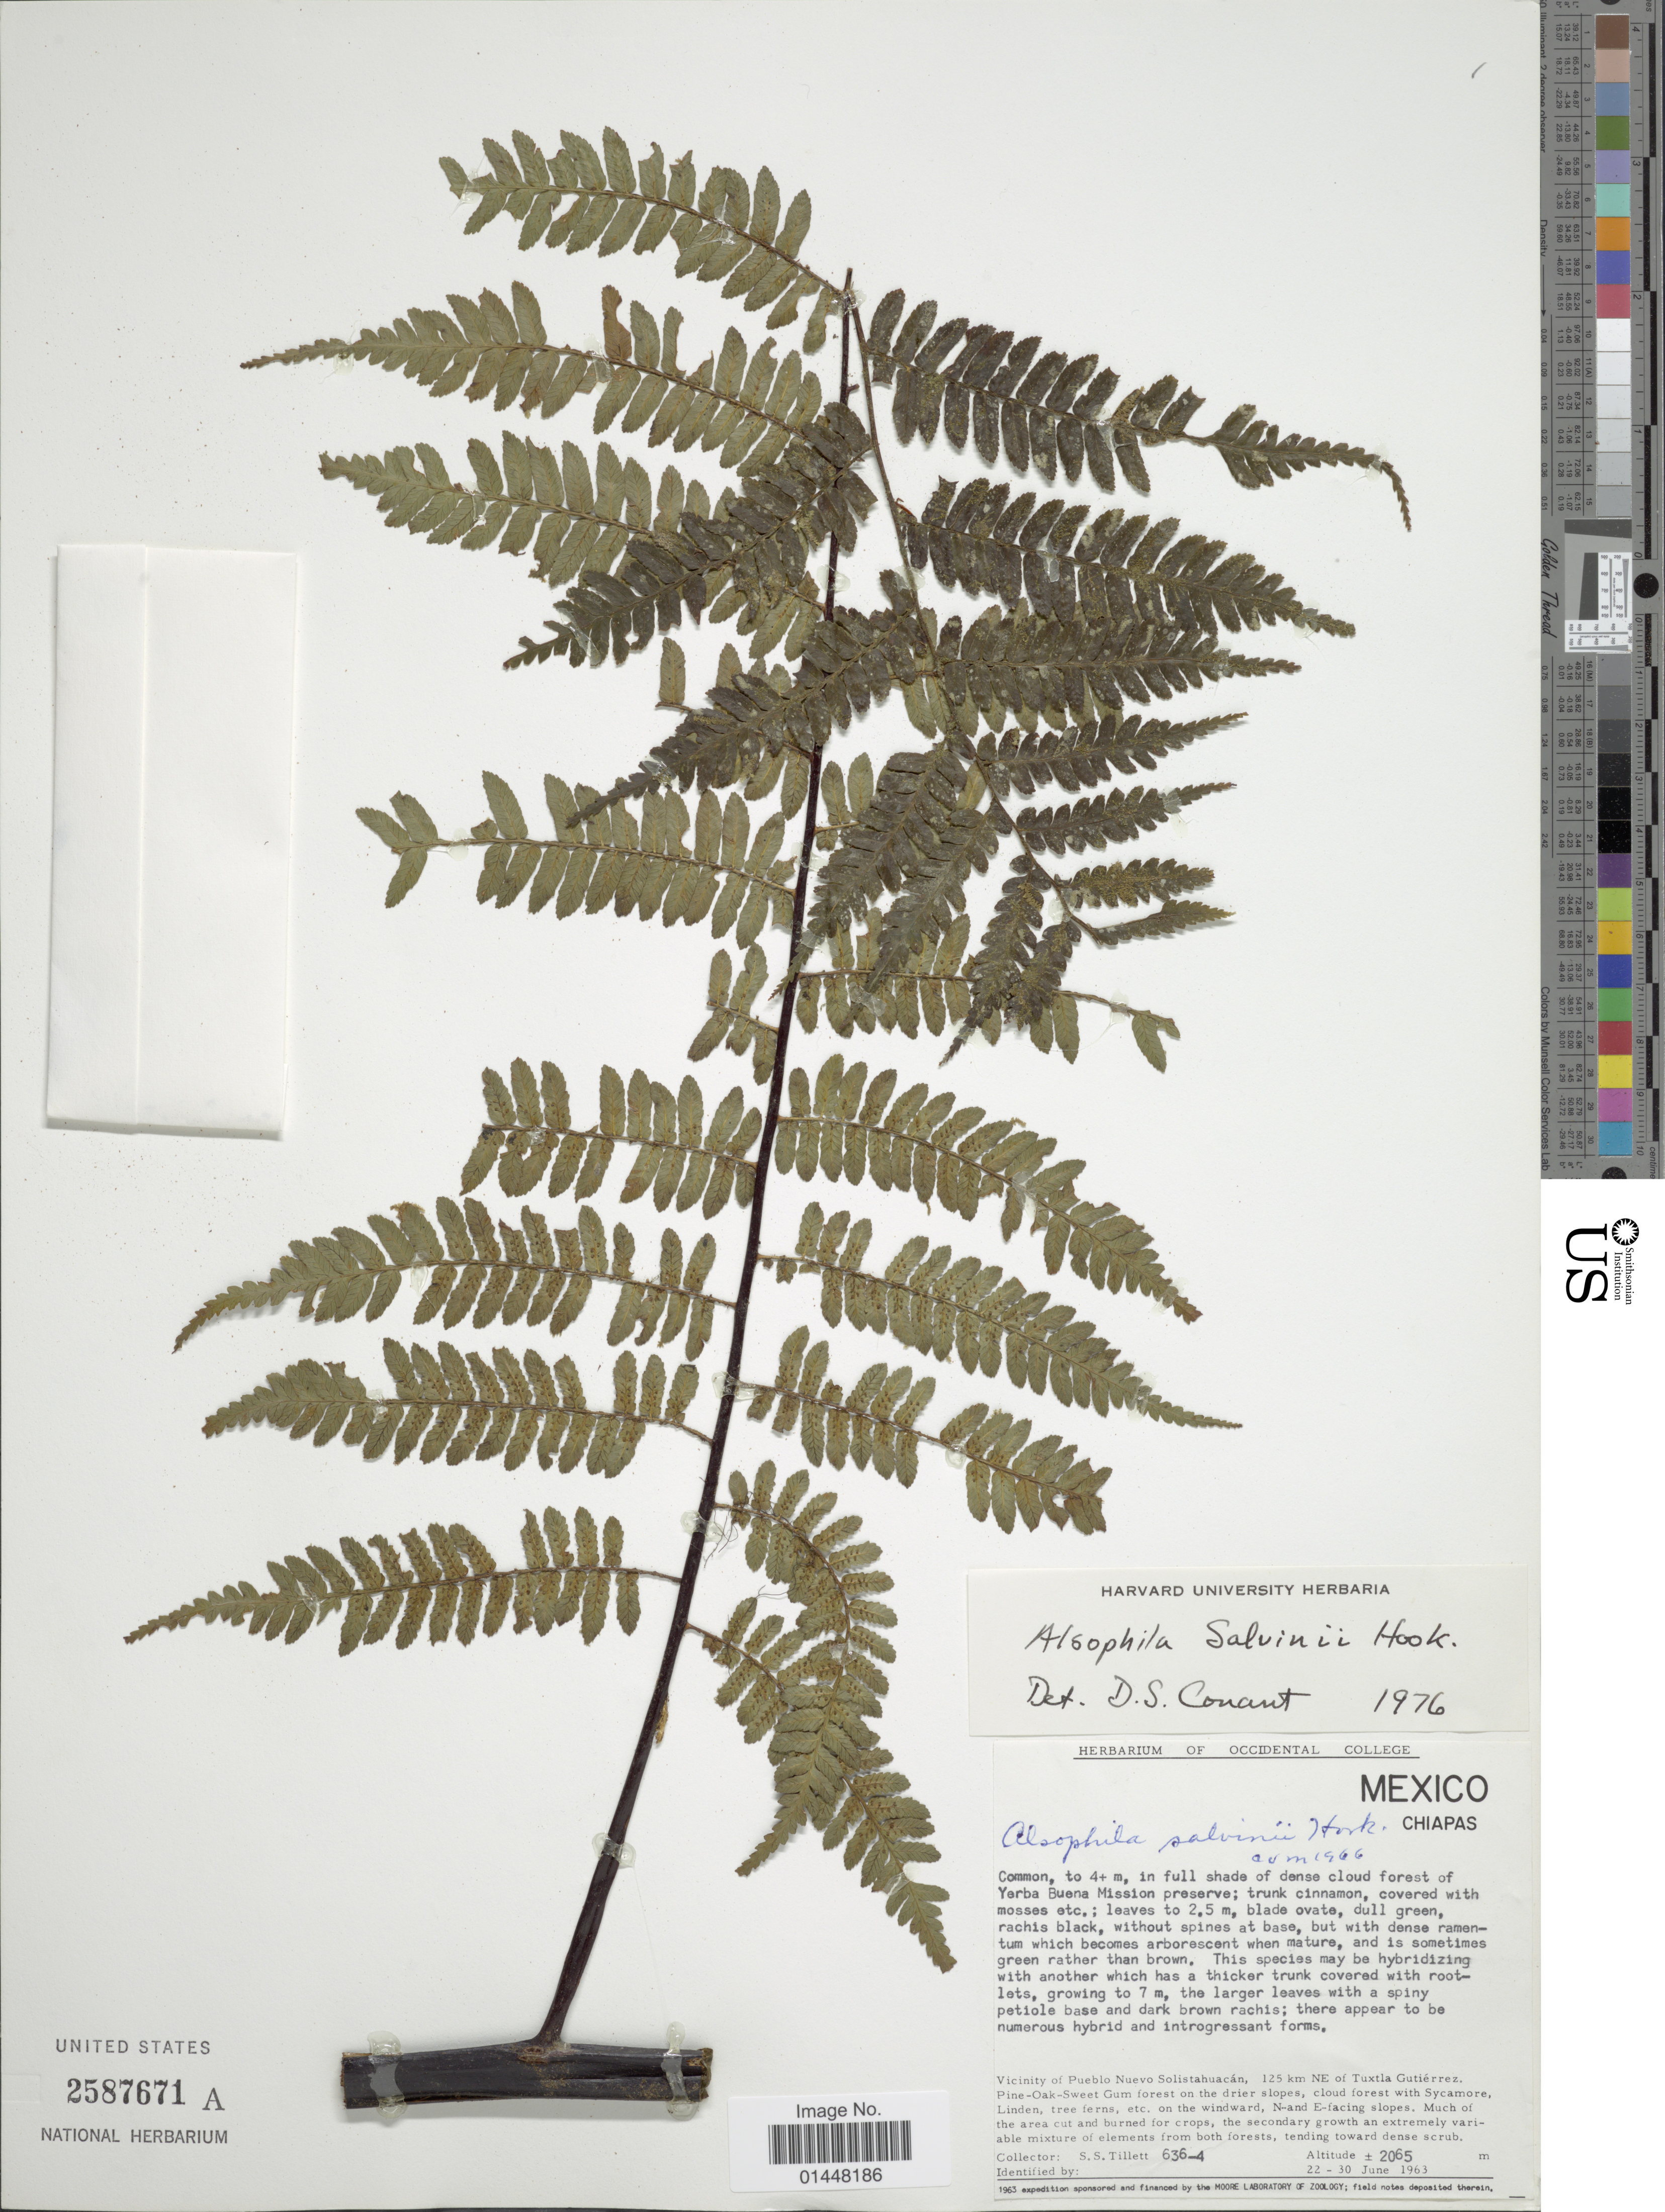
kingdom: Plantae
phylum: Tracheophyta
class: Polypodiopsida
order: Cyatheales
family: Cyatheaceae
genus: Gymnosphaera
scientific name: Gymnosphaera salvinii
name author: (Hook.)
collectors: S. S. Tillett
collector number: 636-4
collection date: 1963-06-22/1963-06-30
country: Mexico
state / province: Chiapas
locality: In full shade of dense forest of Yerba Buena Mission preserve. Vicinity of Pueblo Nuevo Solistahuacan, 125 km NE of Tuxtla Gutierrez. Pine-Oak Sweet Gum forest on the drier slopes, cloud forest, on the windward, N-and E-facing slopes.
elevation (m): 2065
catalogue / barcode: US 2587671A